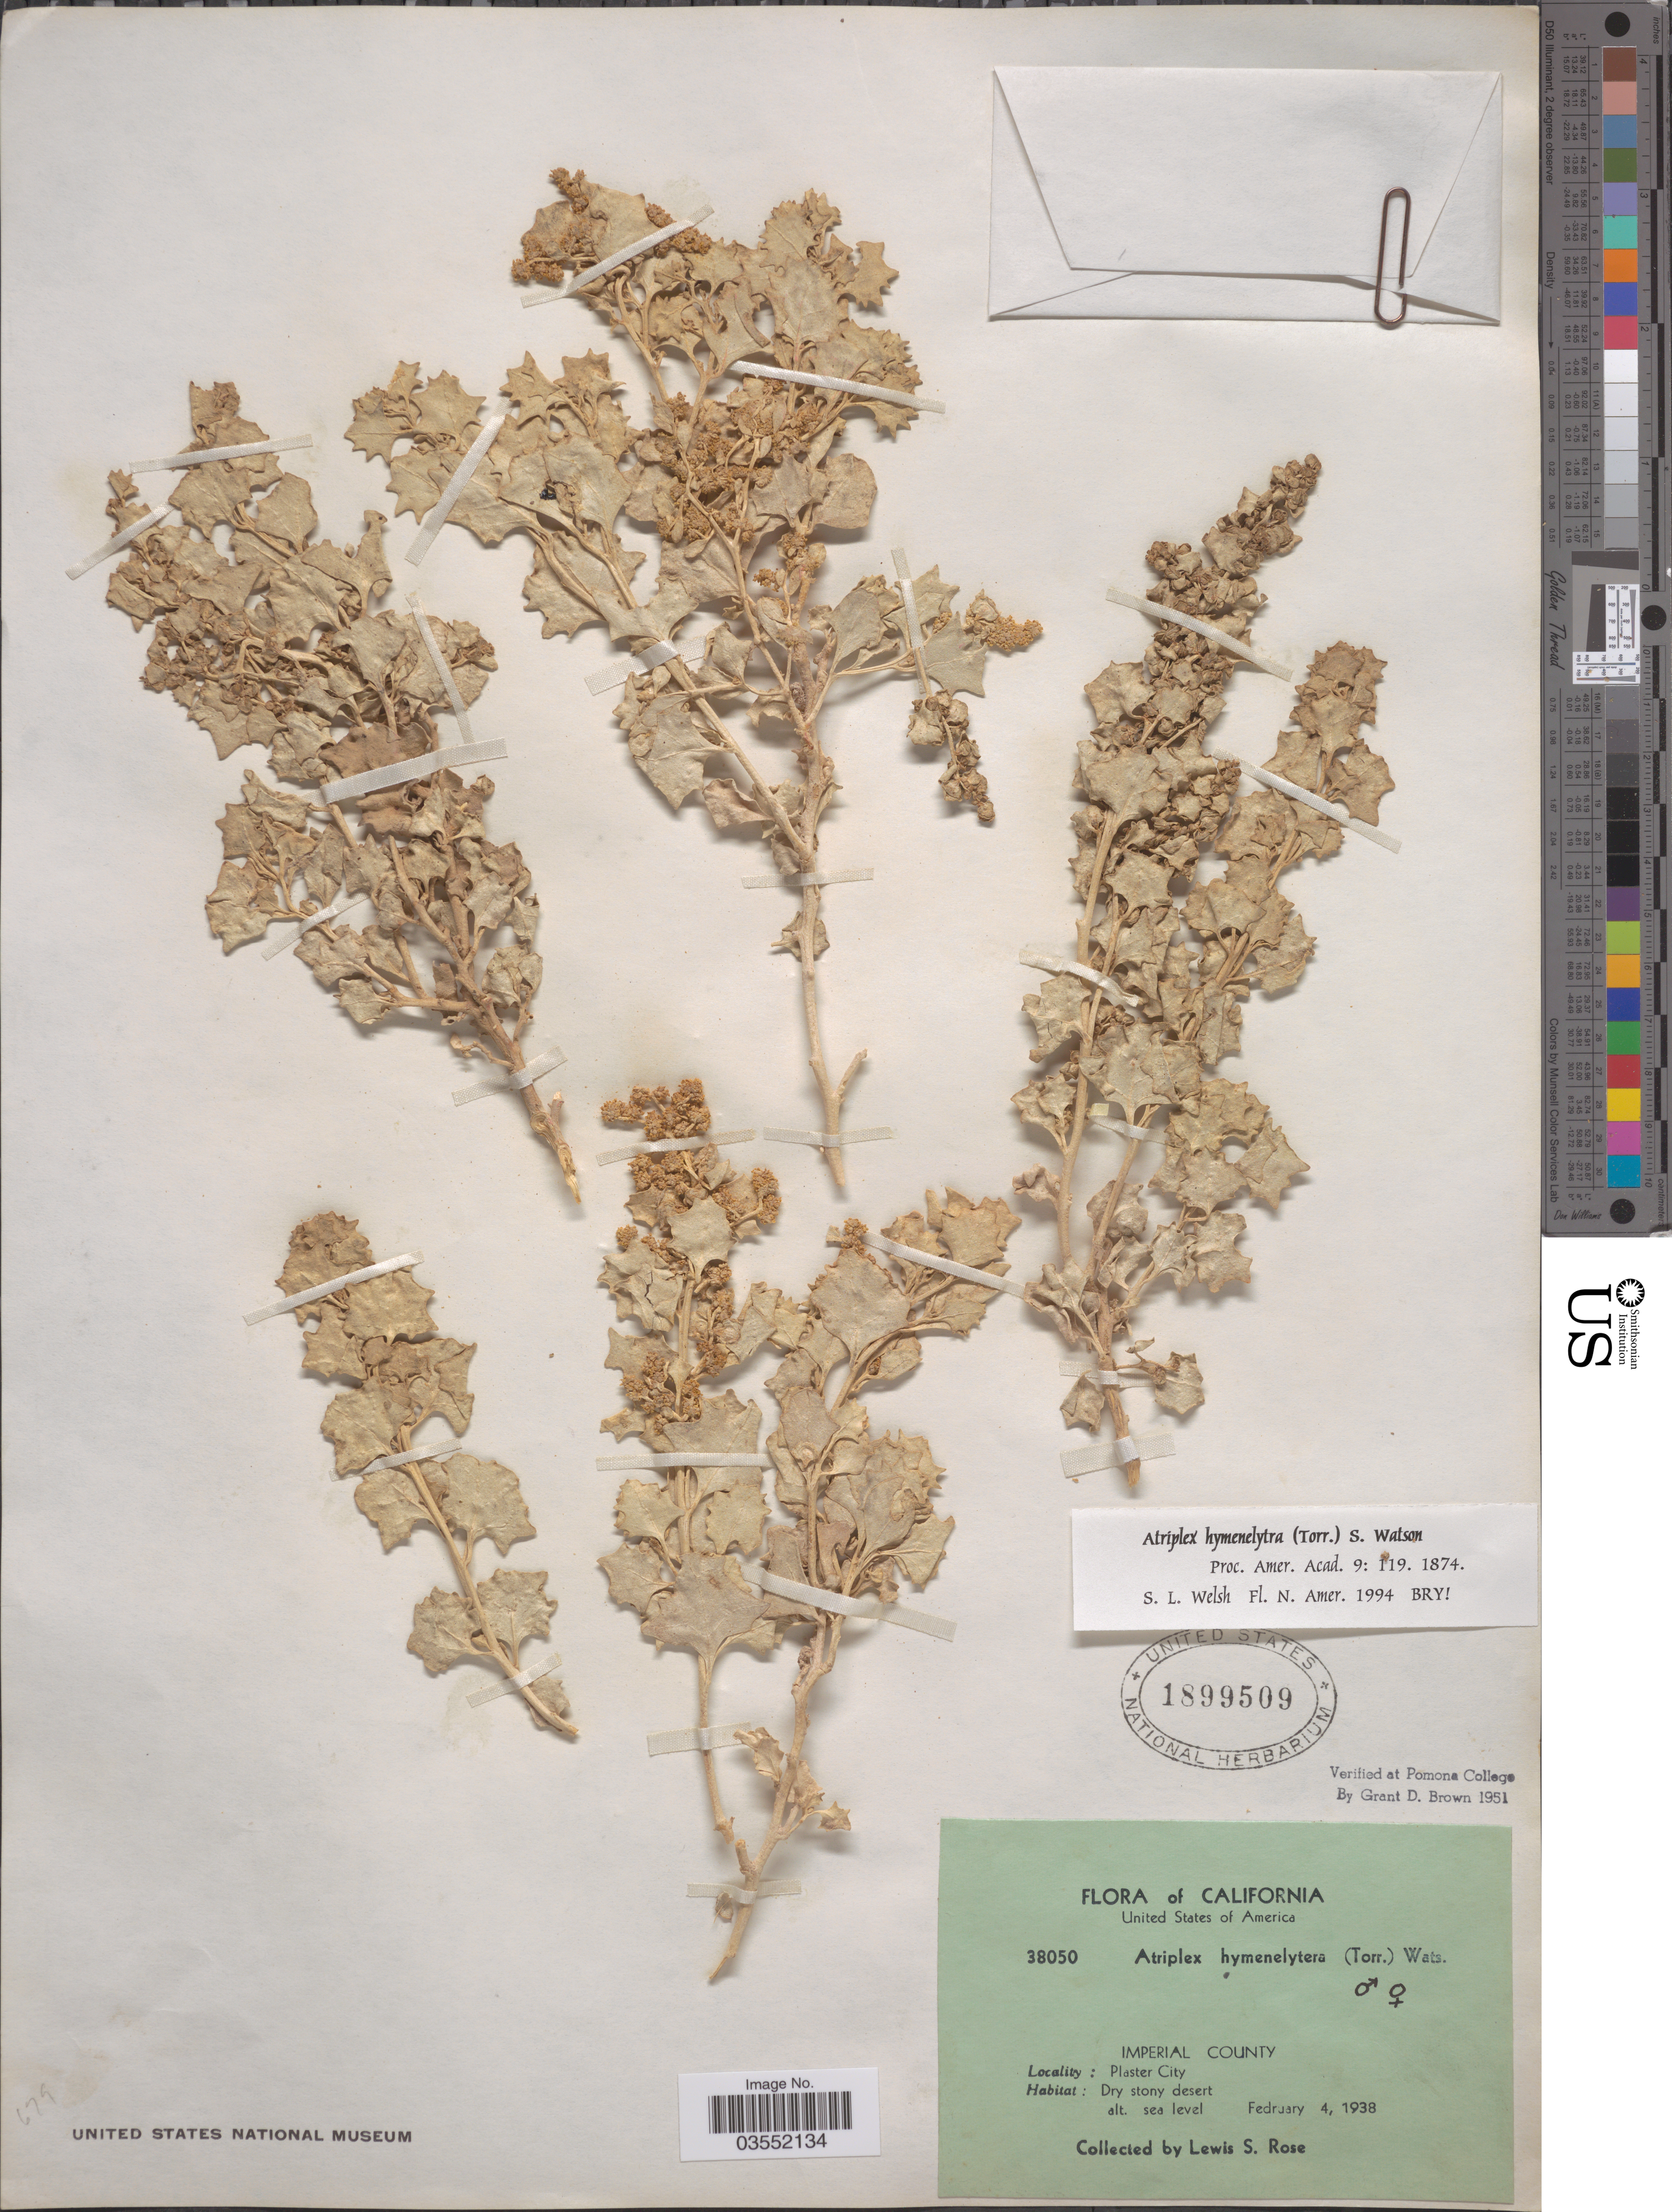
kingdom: Plantae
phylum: Tracheophyta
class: Magnoliopsida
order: Caryophyllales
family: Amaranthaceae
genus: Atriplex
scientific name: Atriplex hymenelytra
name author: (Torr.) S. Watson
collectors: L. S. Rose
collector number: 38050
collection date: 1938-02-04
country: United States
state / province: California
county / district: Imperial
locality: Imperial County. Plaster City. Dry stony desert.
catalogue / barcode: US 1899509